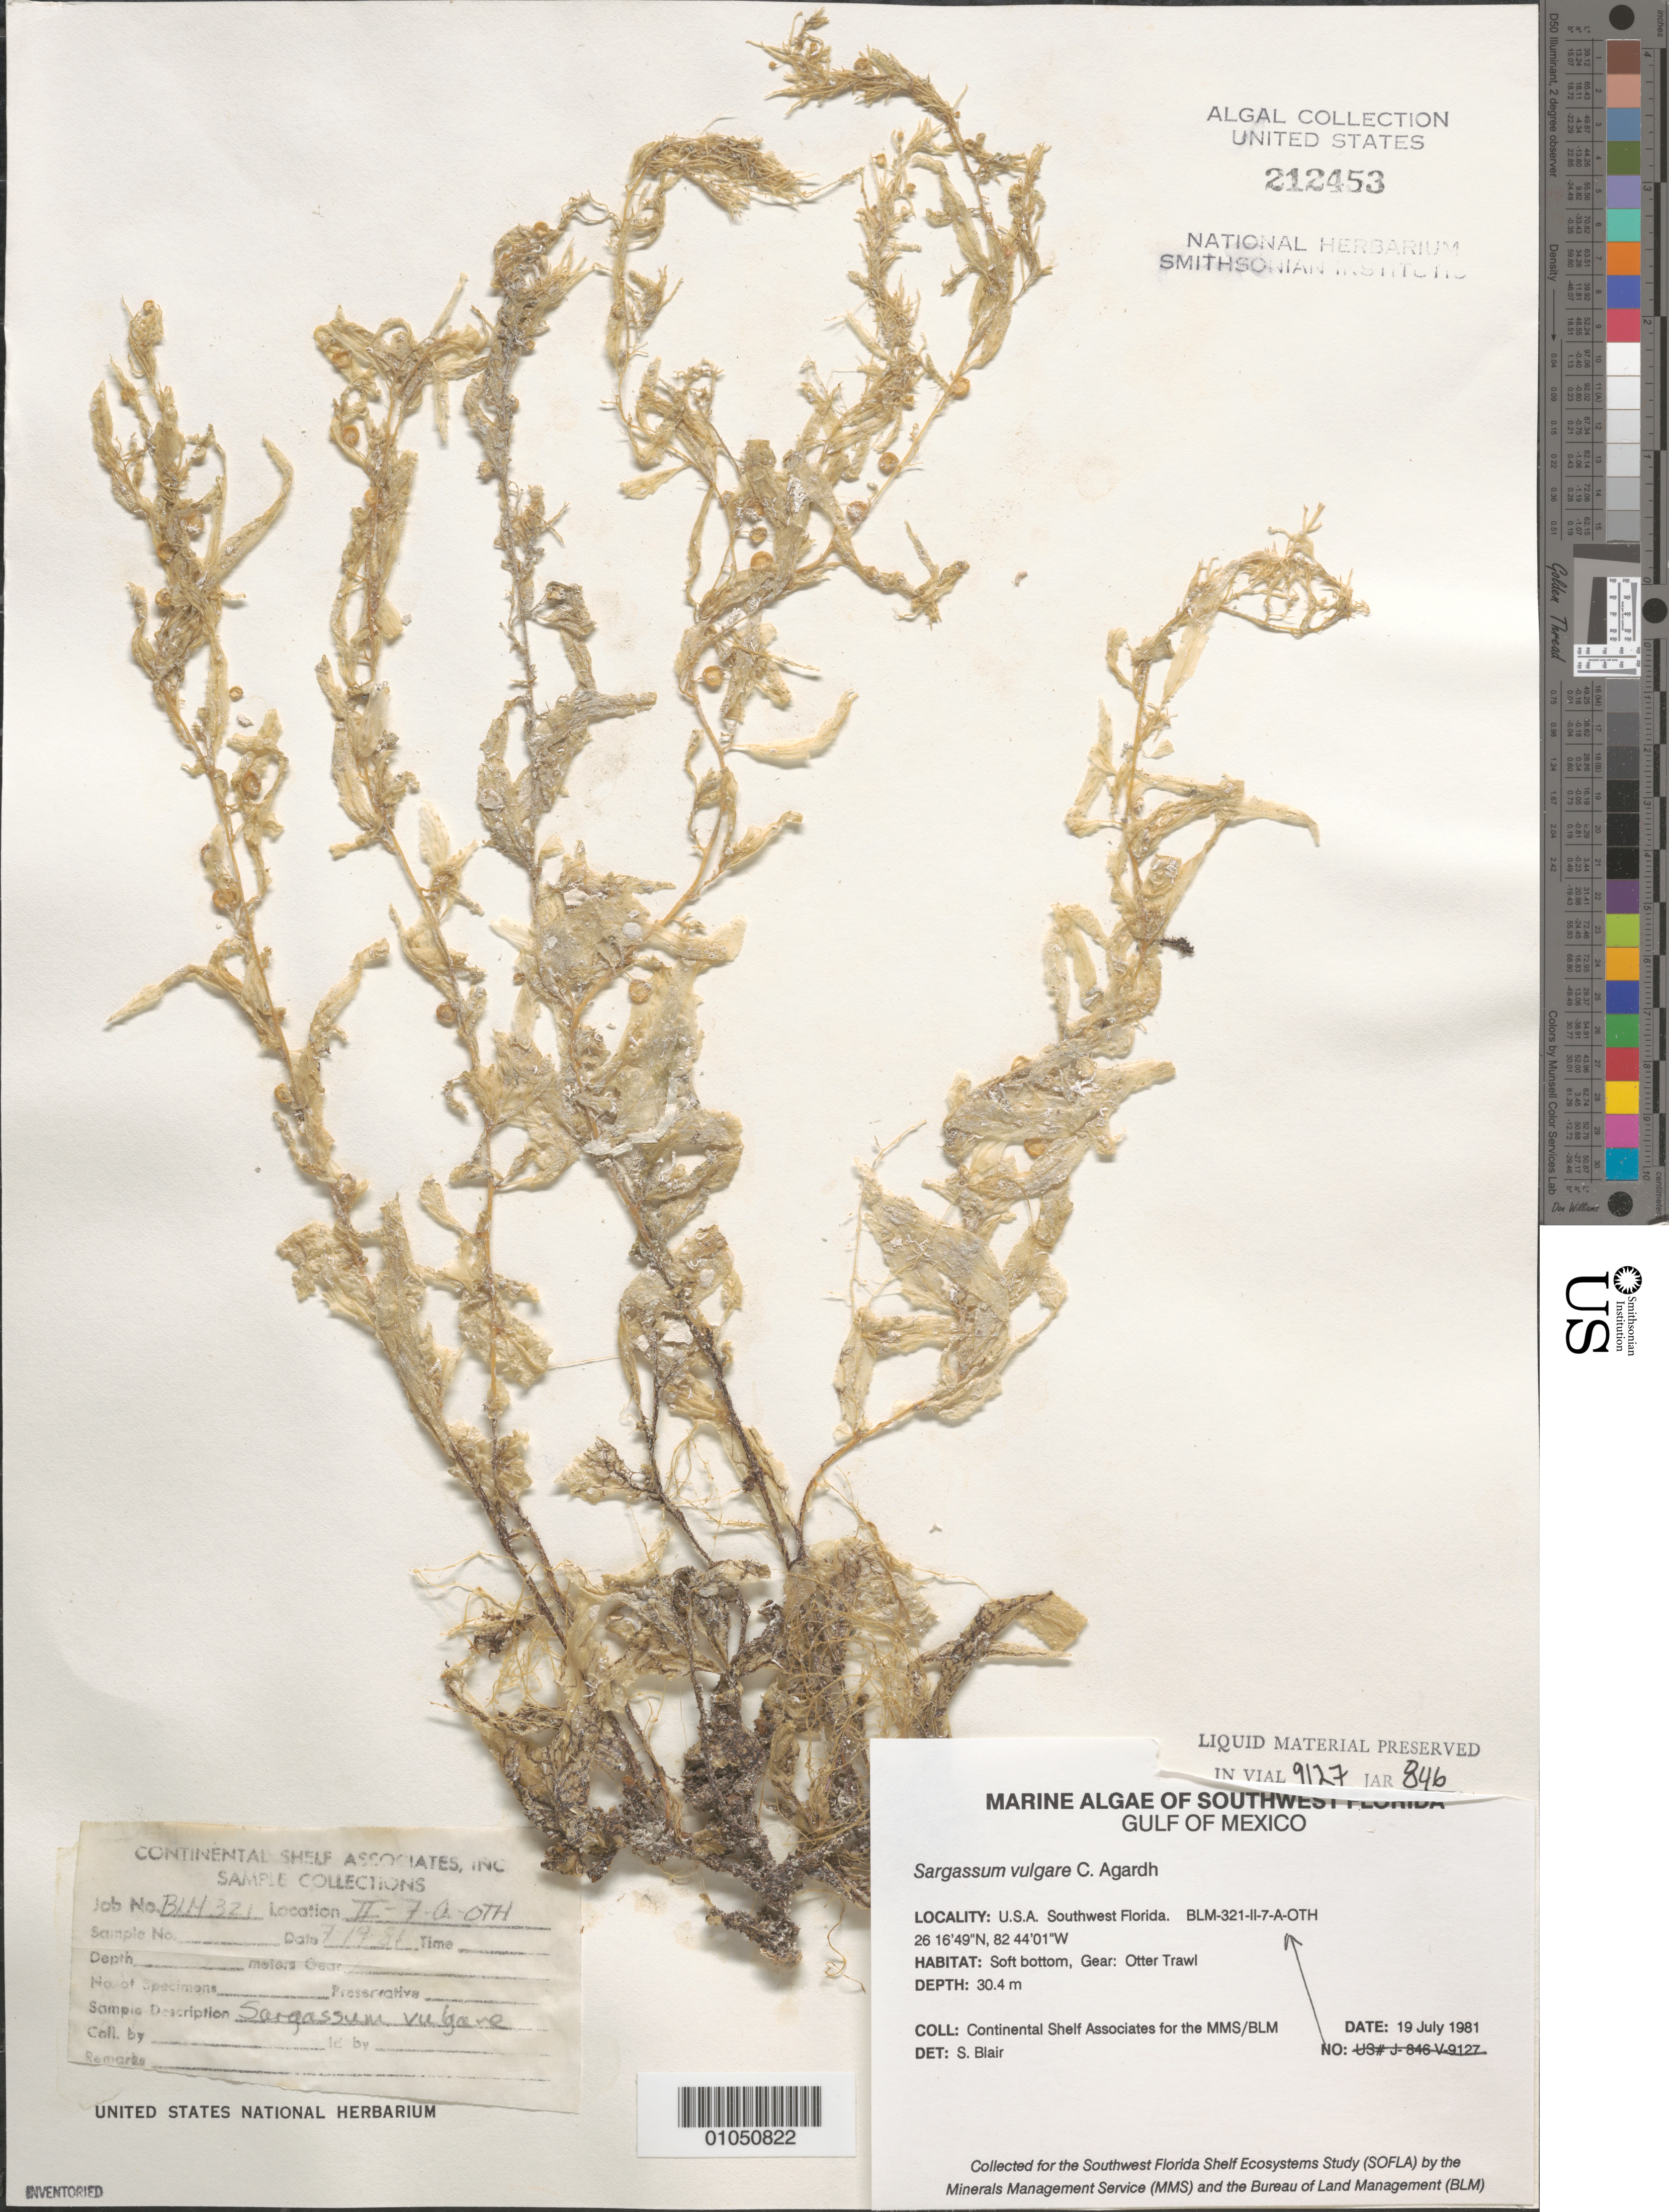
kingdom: Chromista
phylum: Ochrophyta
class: Phaeophyceae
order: Fucales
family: Sargassaceae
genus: Sargassum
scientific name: Sargassum vulgare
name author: C. Agardh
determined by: Blair, S. M.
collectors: Continental Shelf Associates for the MMS/BLM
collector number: BLM-321-II-7-A-OTH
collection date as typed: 19 Jul 1981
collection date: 1981-07-19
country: United States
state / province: Florida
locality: Gulf of Mexico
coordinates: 26 16'49"N, 82 44'01"W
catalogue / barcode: US 212453